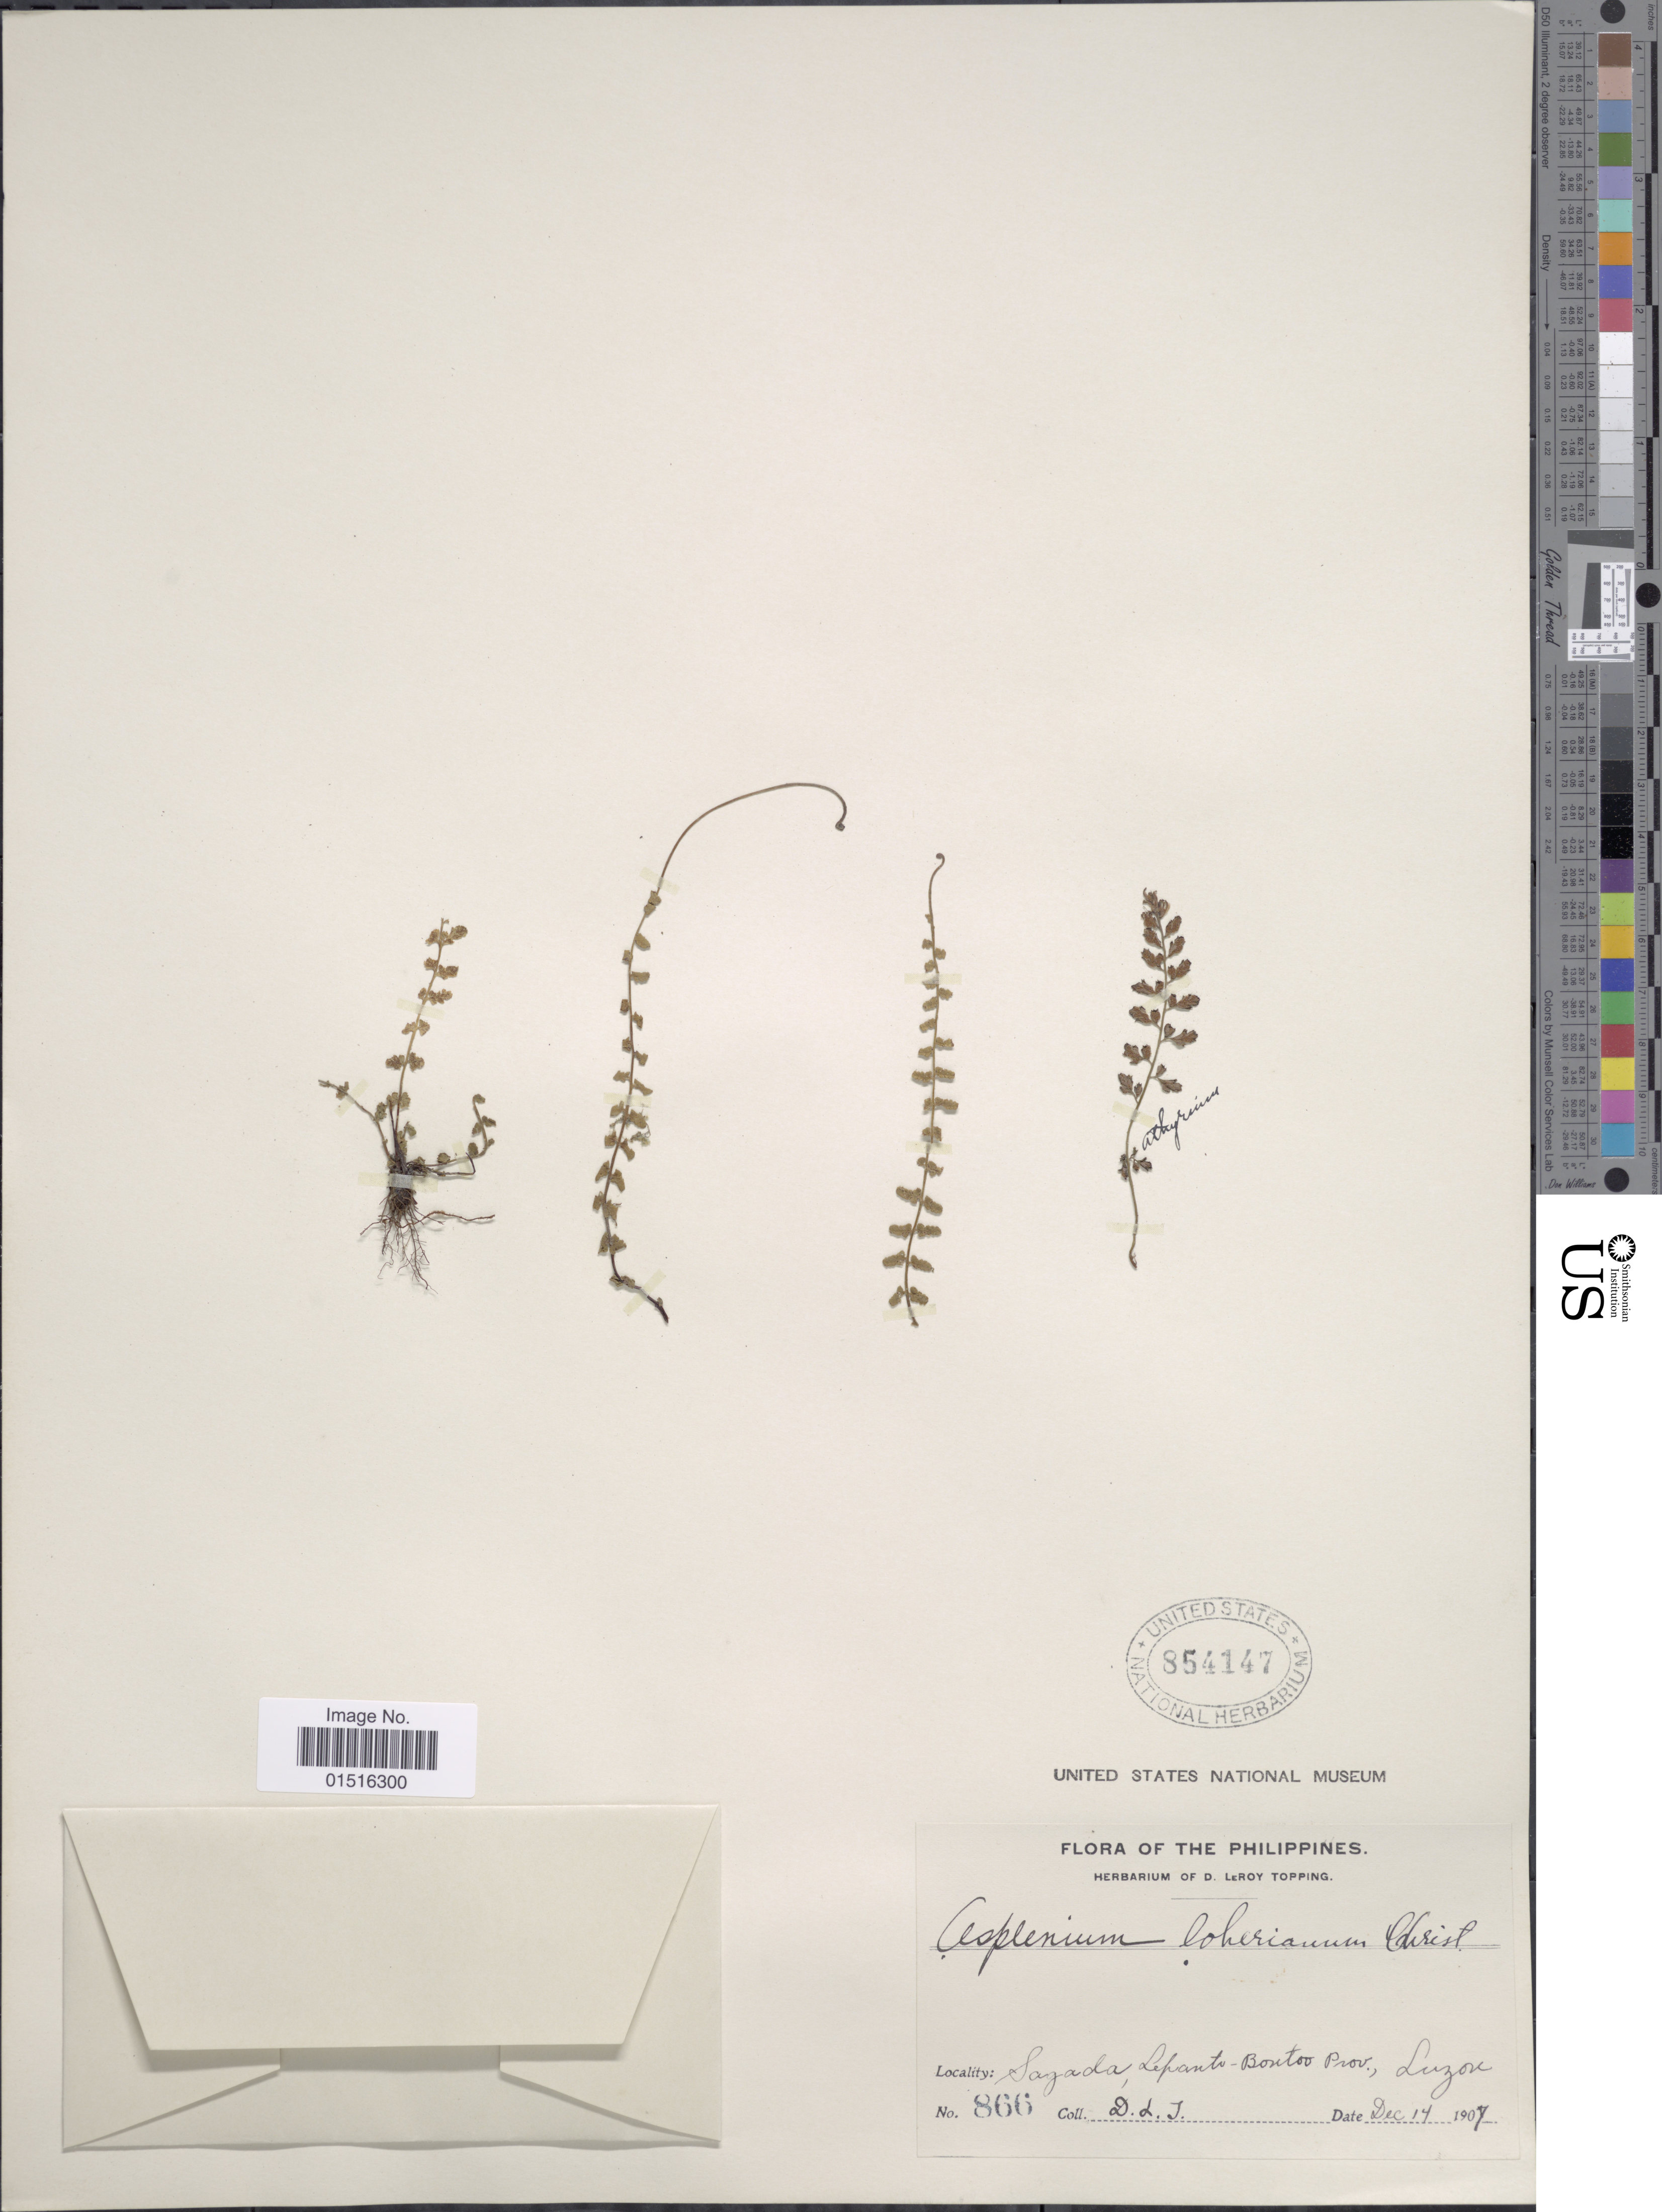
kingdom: Plantae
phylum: Tracheophyta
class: Polypodiopsida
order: Polypodiales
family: Aspleniaceae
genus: Asplenium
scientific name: Asplenium exiguum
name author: Bedd.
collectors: D. L. Topping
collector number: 866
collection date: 1907-12-14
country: Philippines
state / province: Cordillera (Administrative Region)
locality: Sagada, Lepanto-Bontoc Prov., Luzon.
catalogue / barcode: US 854147